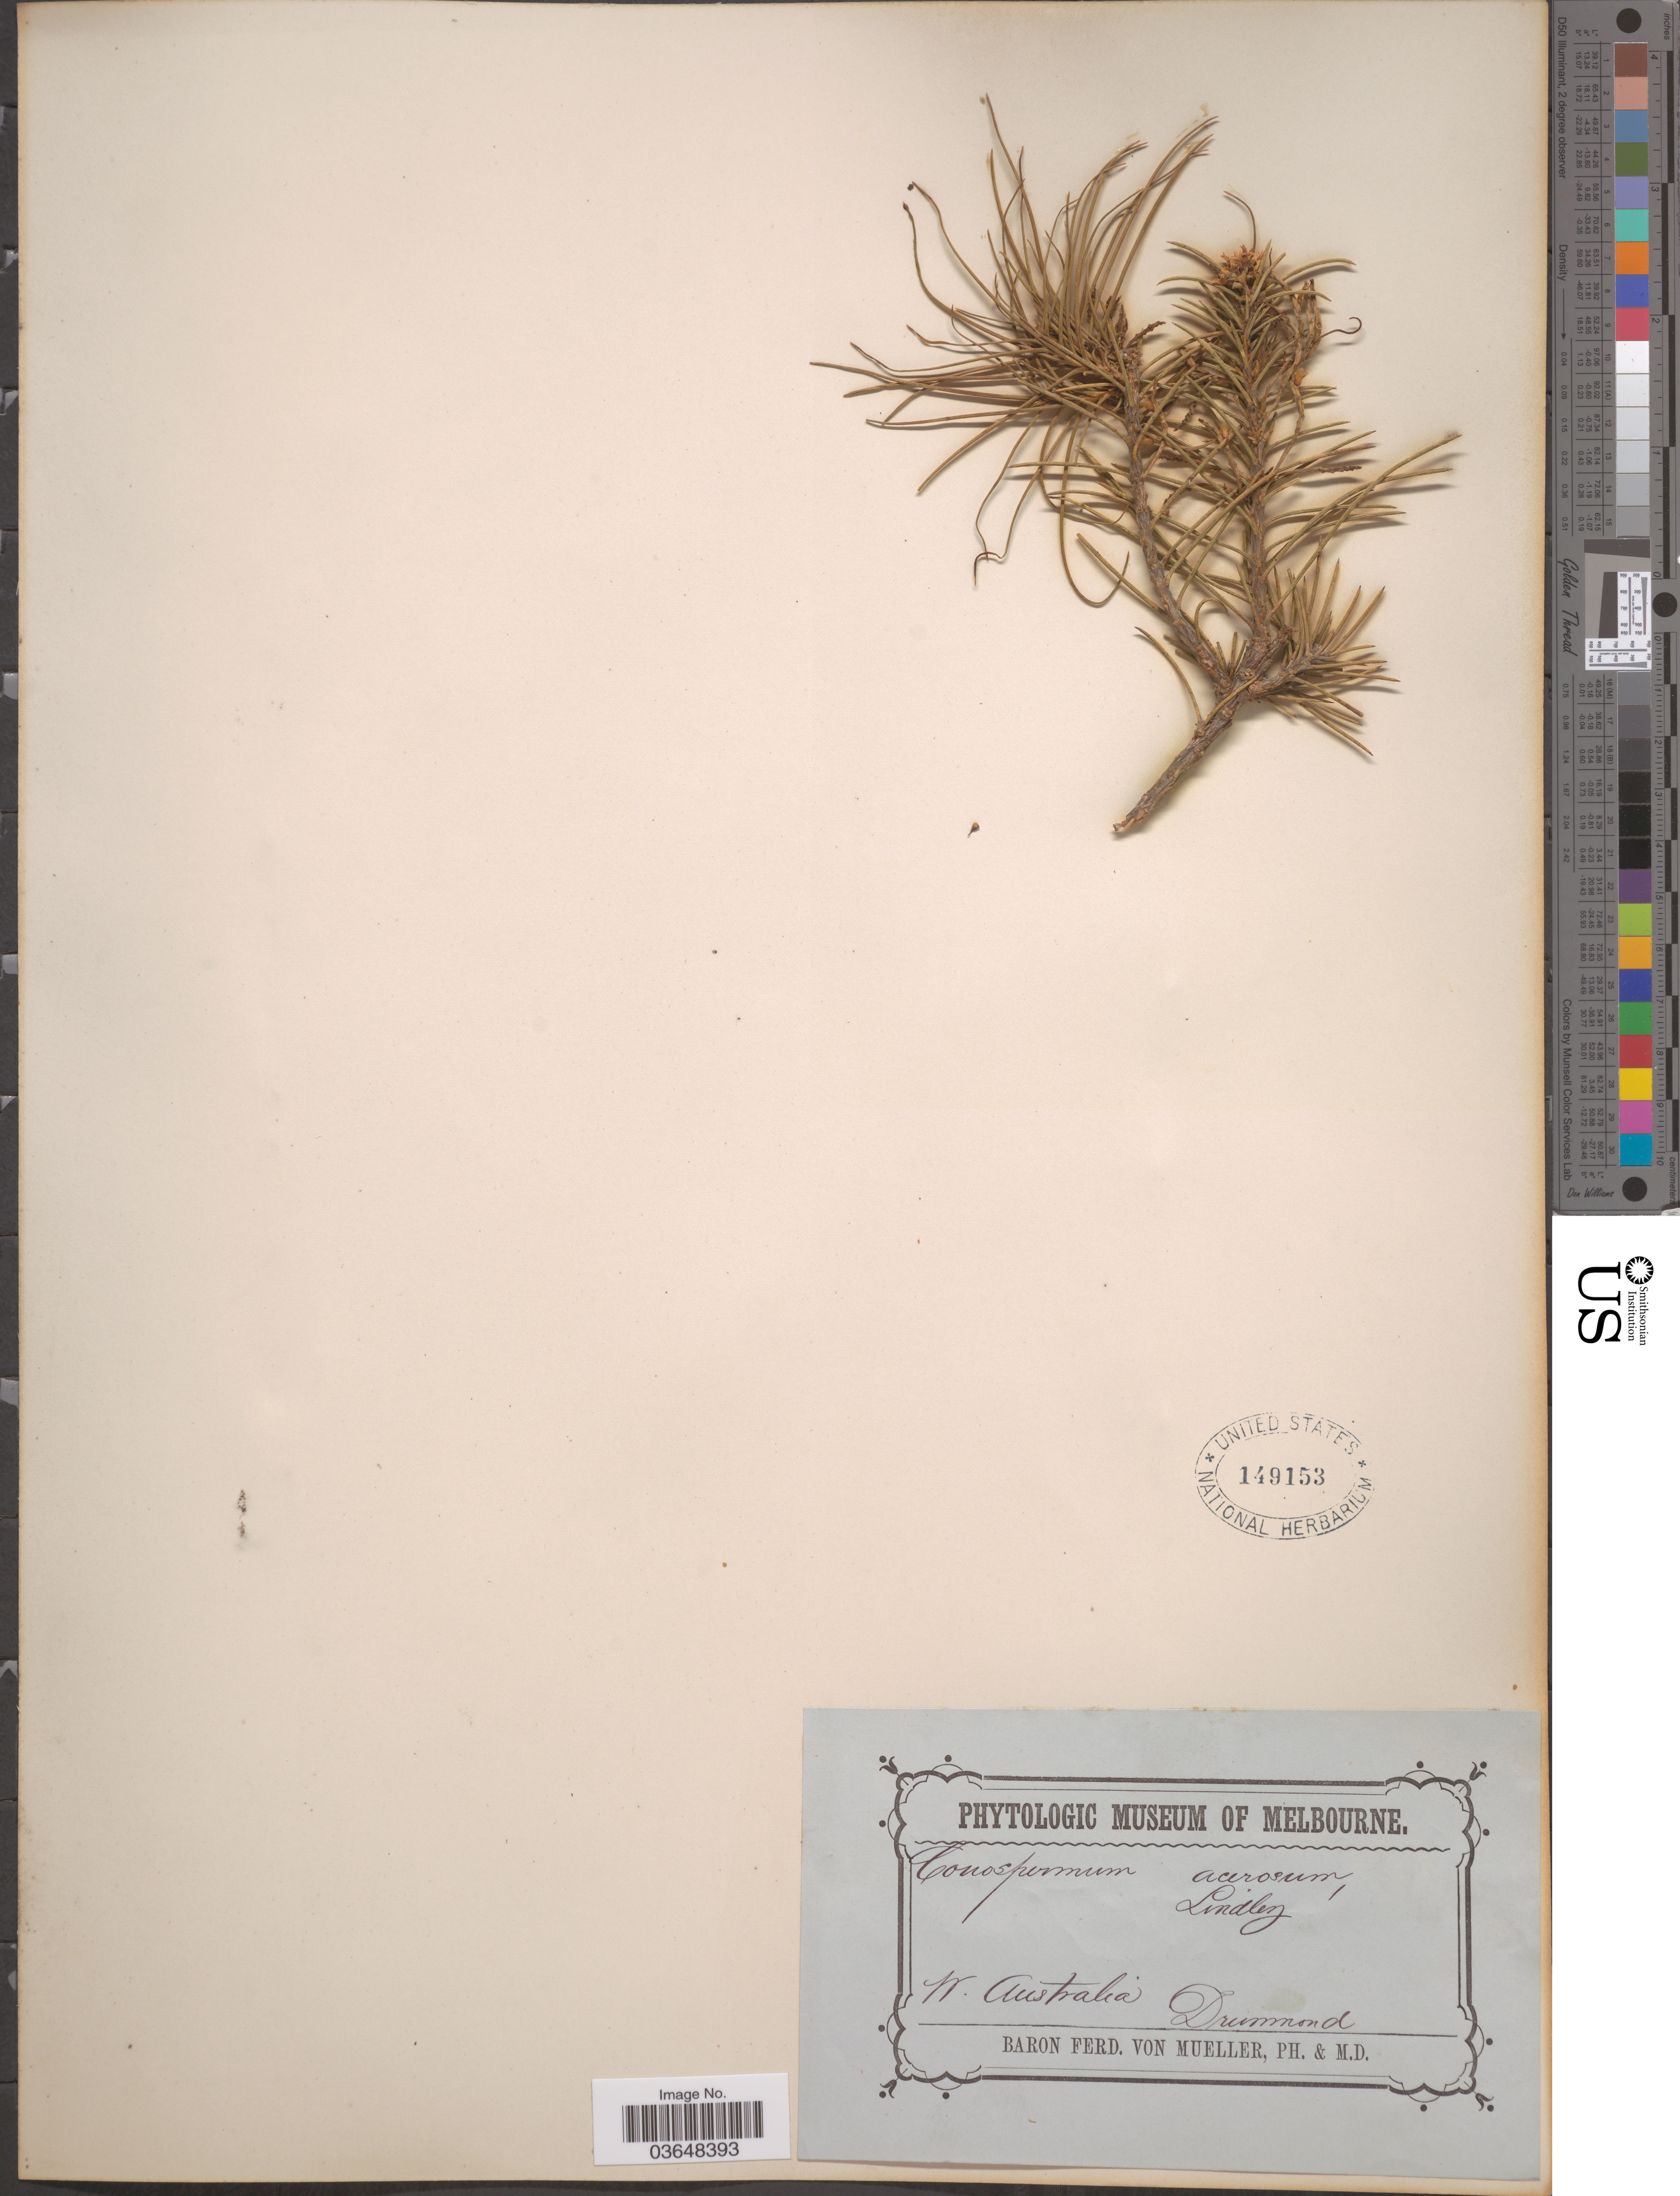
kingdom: Plantae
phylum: Tracheophyta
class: Magnoliopsida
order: Proteales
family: Proteaceae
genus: Conospermum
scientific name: Conospermum acerosum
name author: Lindl.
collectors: F. Mueller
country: Australia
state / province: Western Australia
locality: Drummond.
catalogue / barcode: US 149153